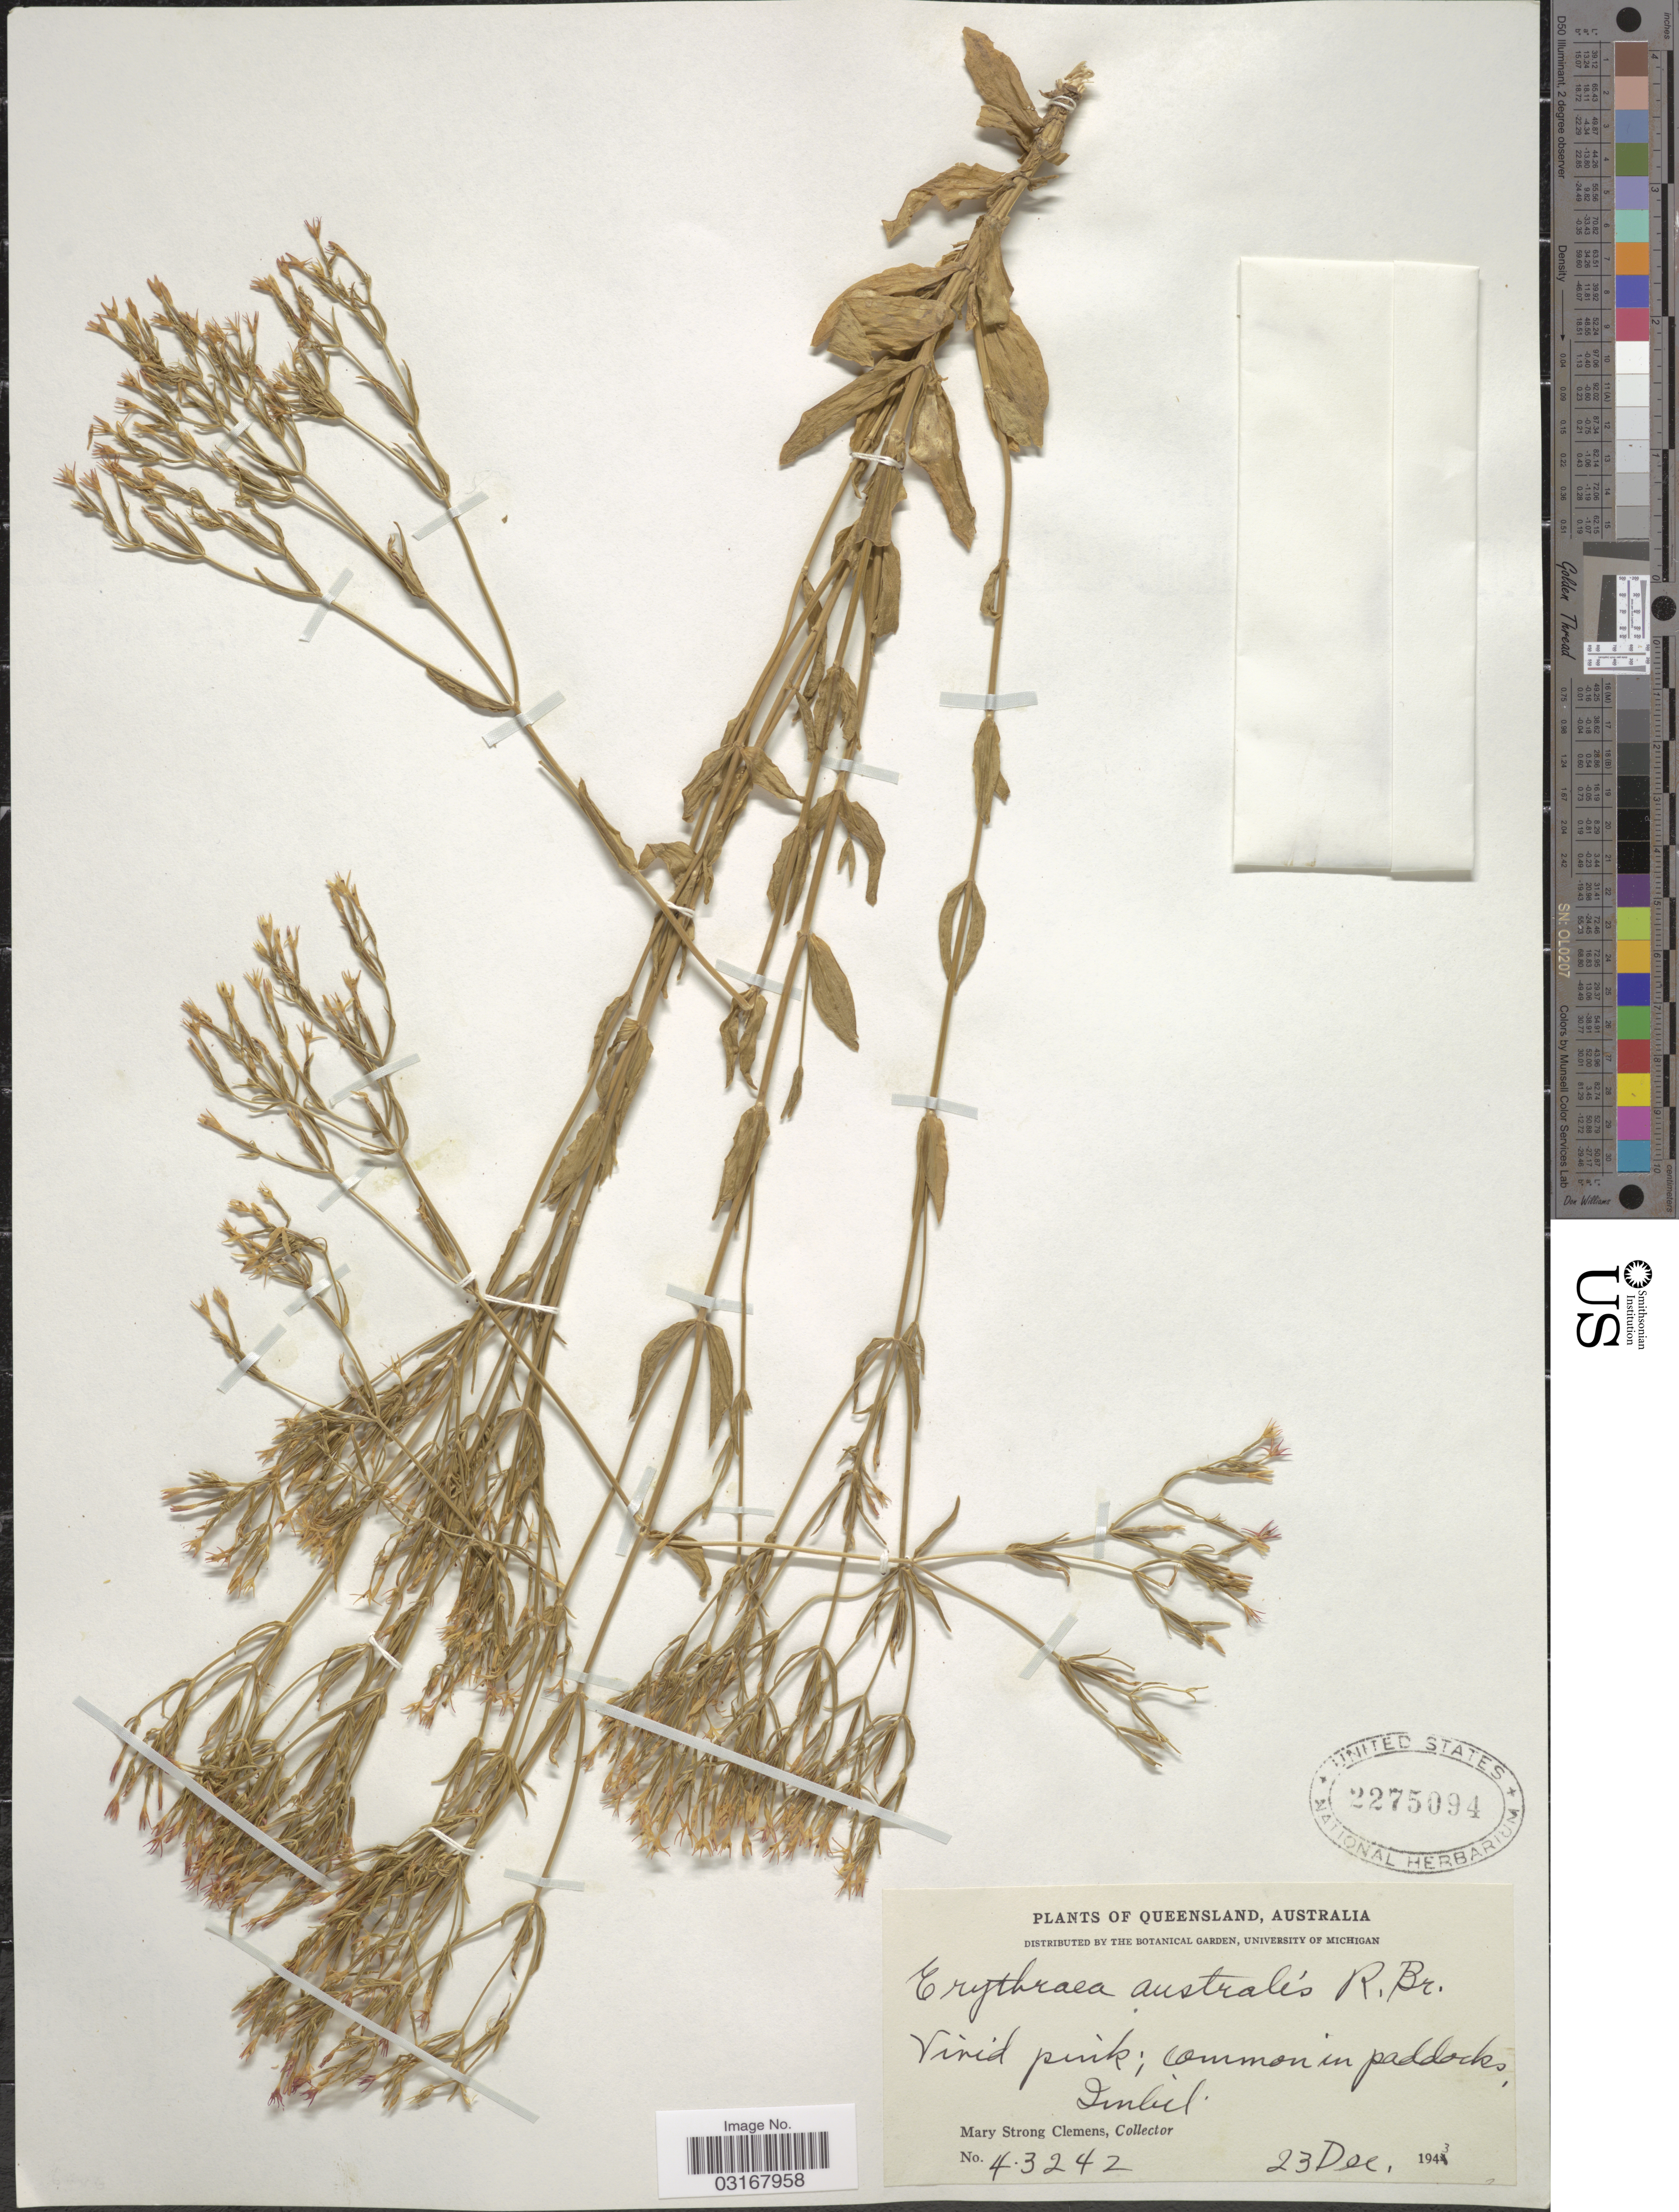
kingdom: Plantae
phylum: Tracheophyta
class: Magnoliopsida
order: Gentianales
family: Gentianaceae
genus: Schenkia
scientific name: Schenkia australis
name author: (R. Br.) G. Mans.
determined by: Strong, Mark T., (BOT), Smithsonian Institution - National Museum of Natural History (UNITED STATES)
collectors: M. S. Clemens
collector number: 43242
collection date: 1943-12-23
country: Australia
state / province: Queensland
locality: Imbil.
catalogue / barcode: US 2275094